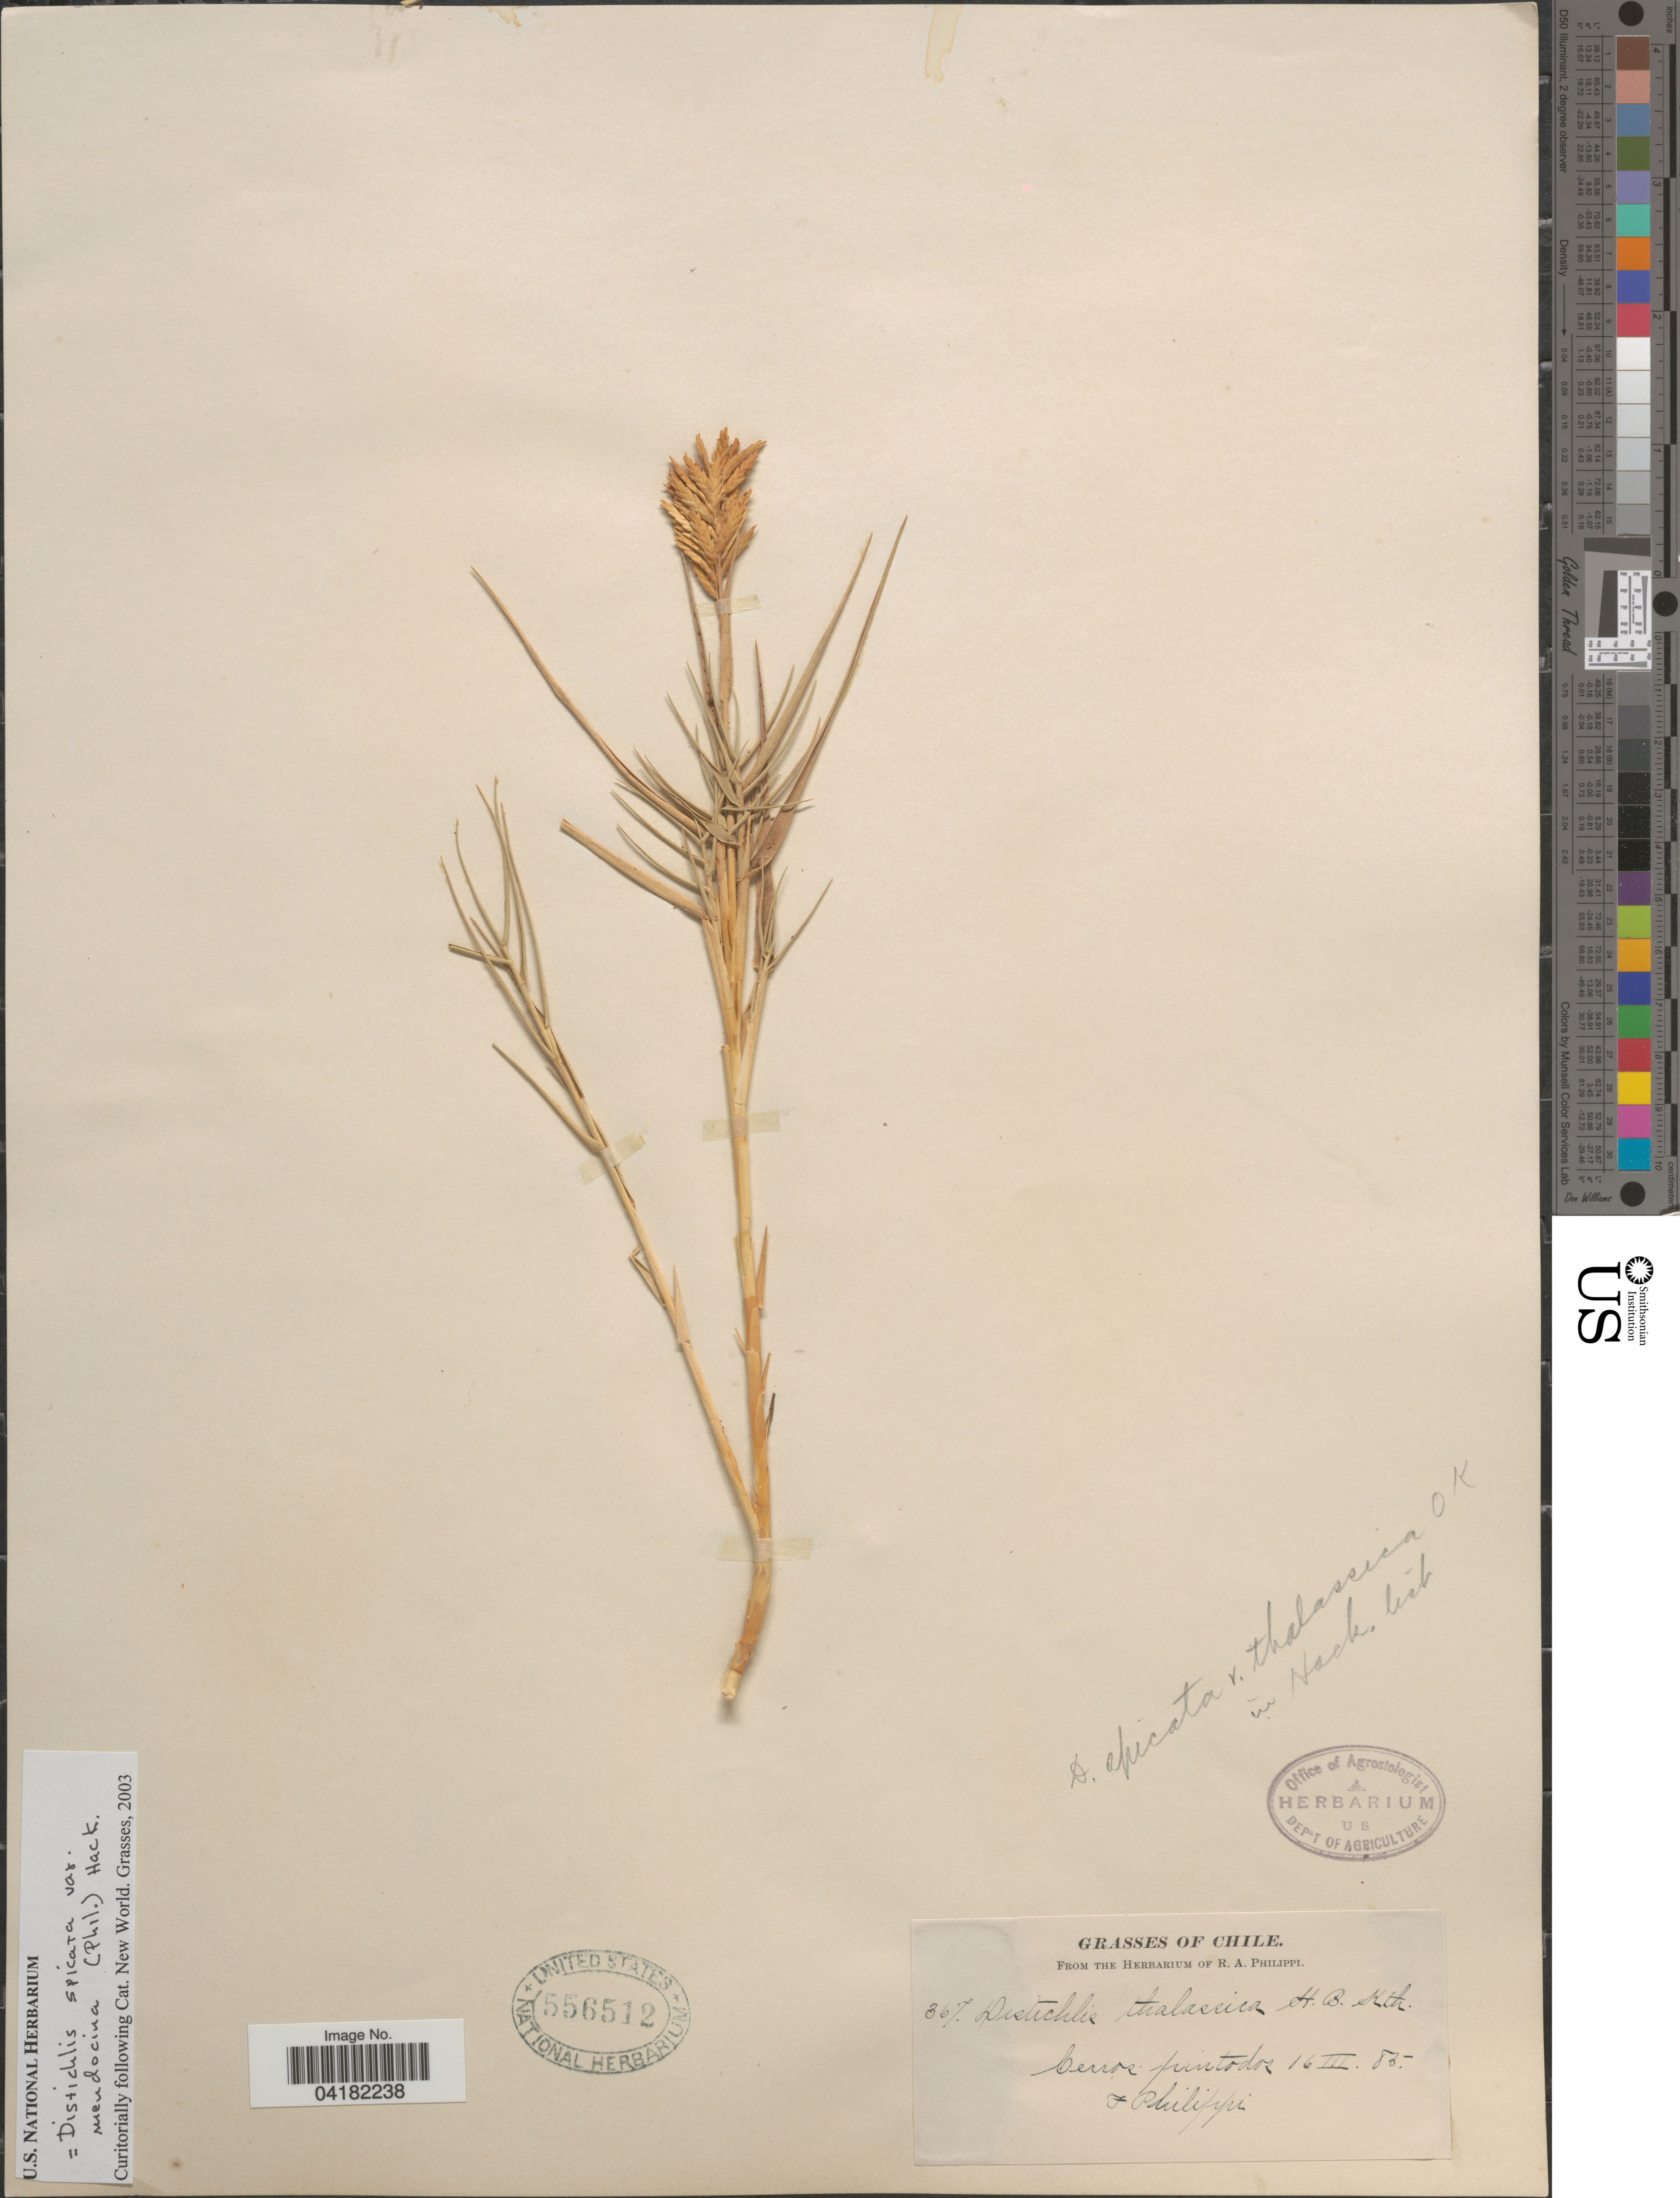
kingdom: Plantae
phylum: Tracheophyta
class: Liliopsida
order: Poales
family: Poaceae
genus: Distichlis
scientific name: Distichlis spicata var. mendocina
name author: (Phil.) Hack.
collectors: F. Philippi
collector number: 367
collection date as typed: Transcribed d/m/y: 16/3/85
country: Chile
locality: Cerros pintodos.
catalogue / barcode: US 556512